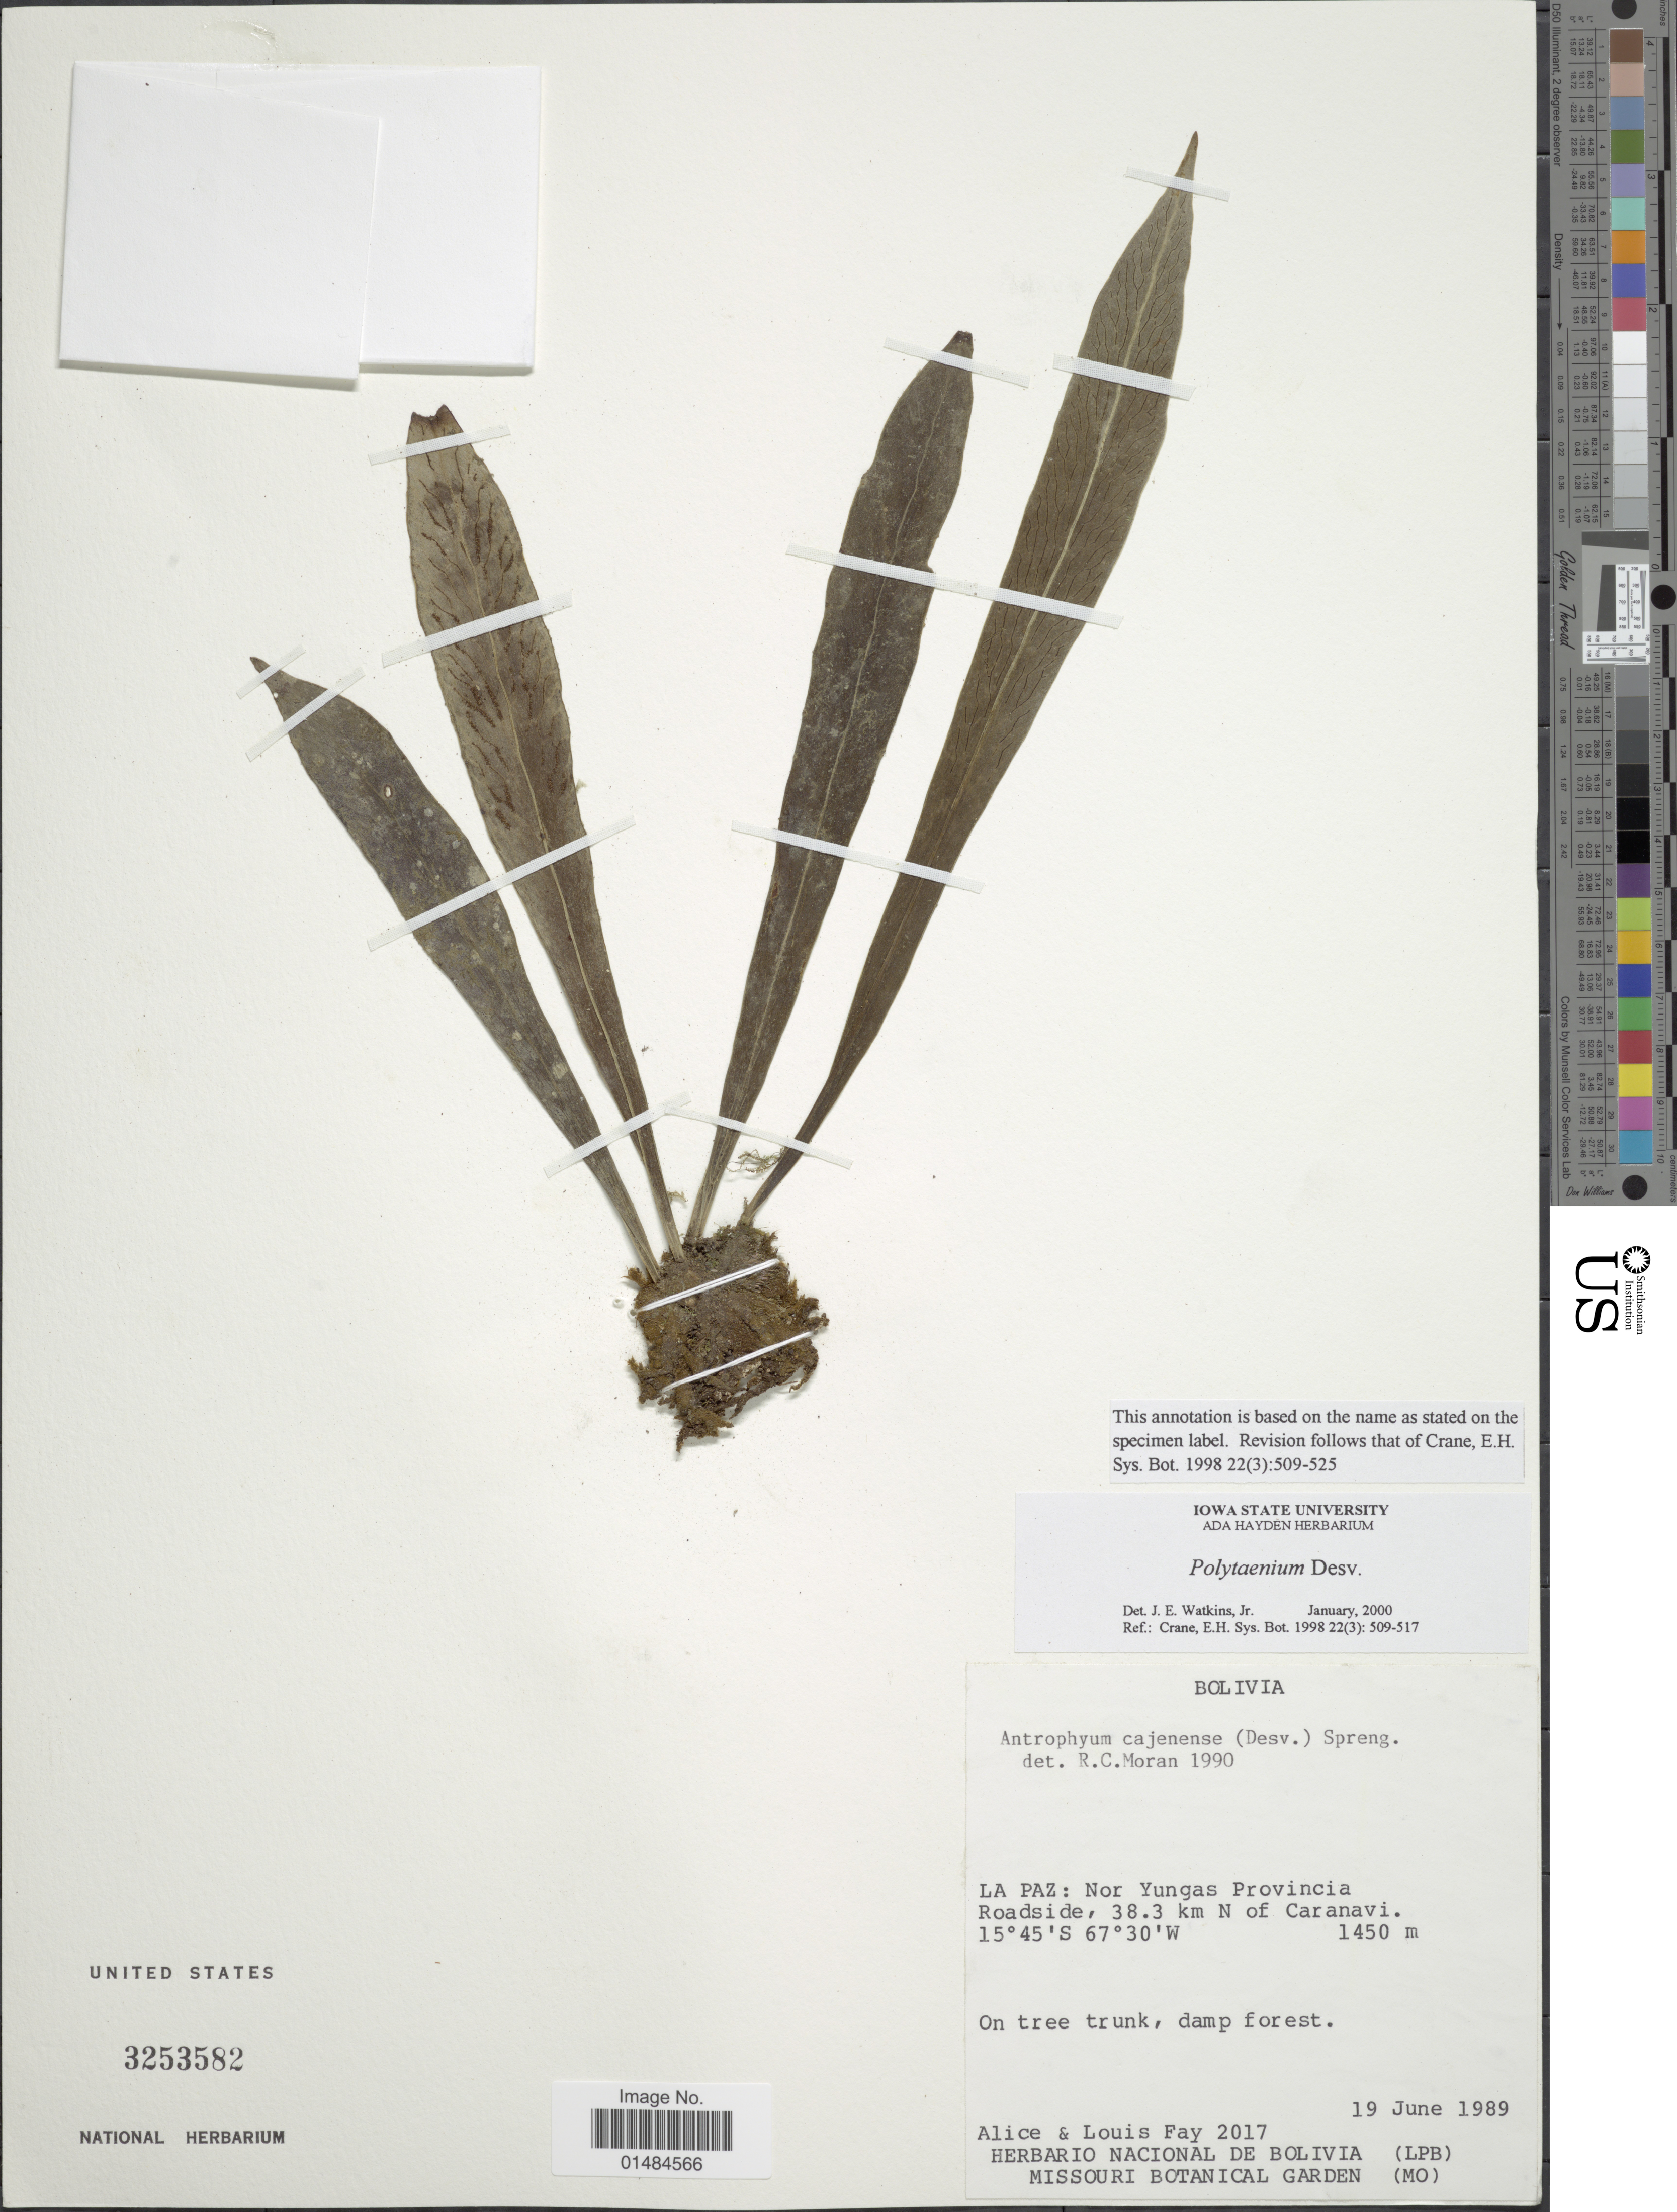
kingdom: Plantae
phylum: Tracheophyta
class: Polypodiopsida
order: Polypodiales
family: Pteridaceae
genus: Polytaenium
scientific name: Polytaenium cajenense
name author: (Desv.) Benedict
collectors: A. Fay & L. Fay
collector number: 2017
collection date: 1989-06-19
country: Bolivia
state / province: La Paz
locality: Nor Yungas Provincia Roadside, 38.3 km N of Caranavi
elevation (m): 1450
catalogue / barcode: US 3253582